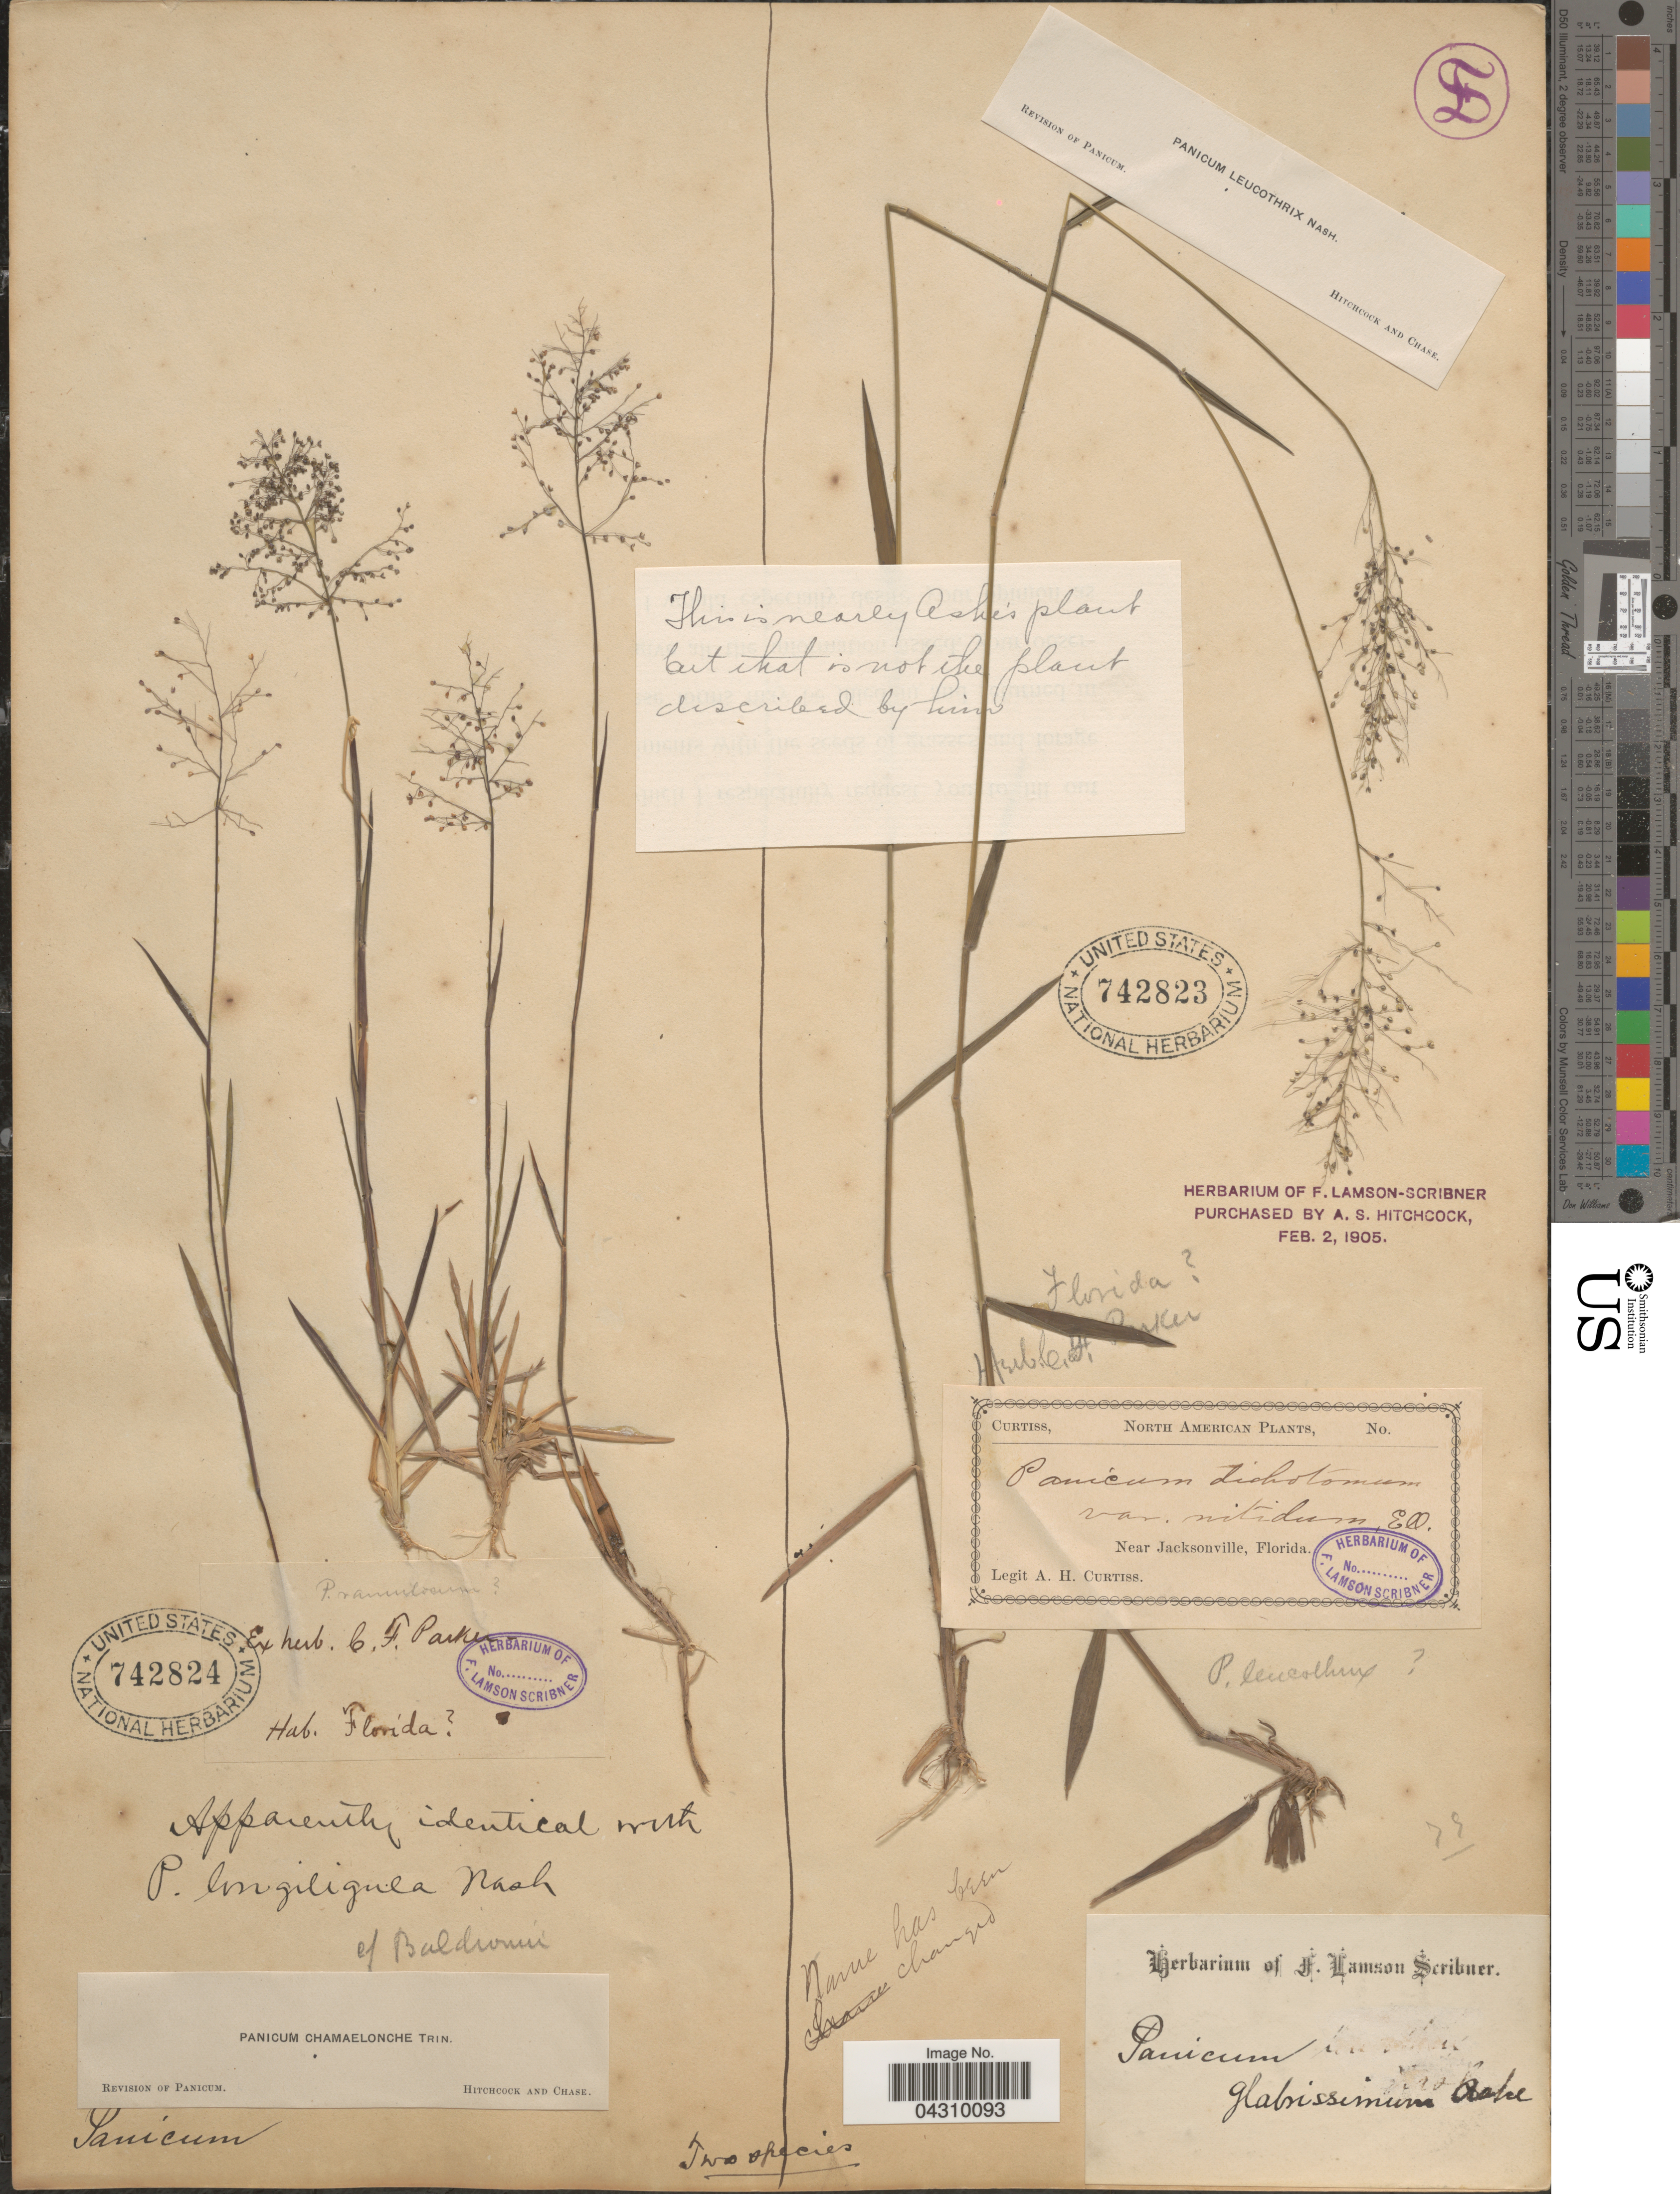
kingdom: Plantae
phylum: Tracheophyta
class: Liliopsida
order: Poales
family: Poaceae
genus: Dichanthelium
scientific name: Dichanthelium acuminatum var. acuminatum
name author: (Sw.) Gould & C.A. Clark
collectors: Ex herb. C. F. Parker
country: United States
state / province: Florida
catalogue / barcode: US 742824